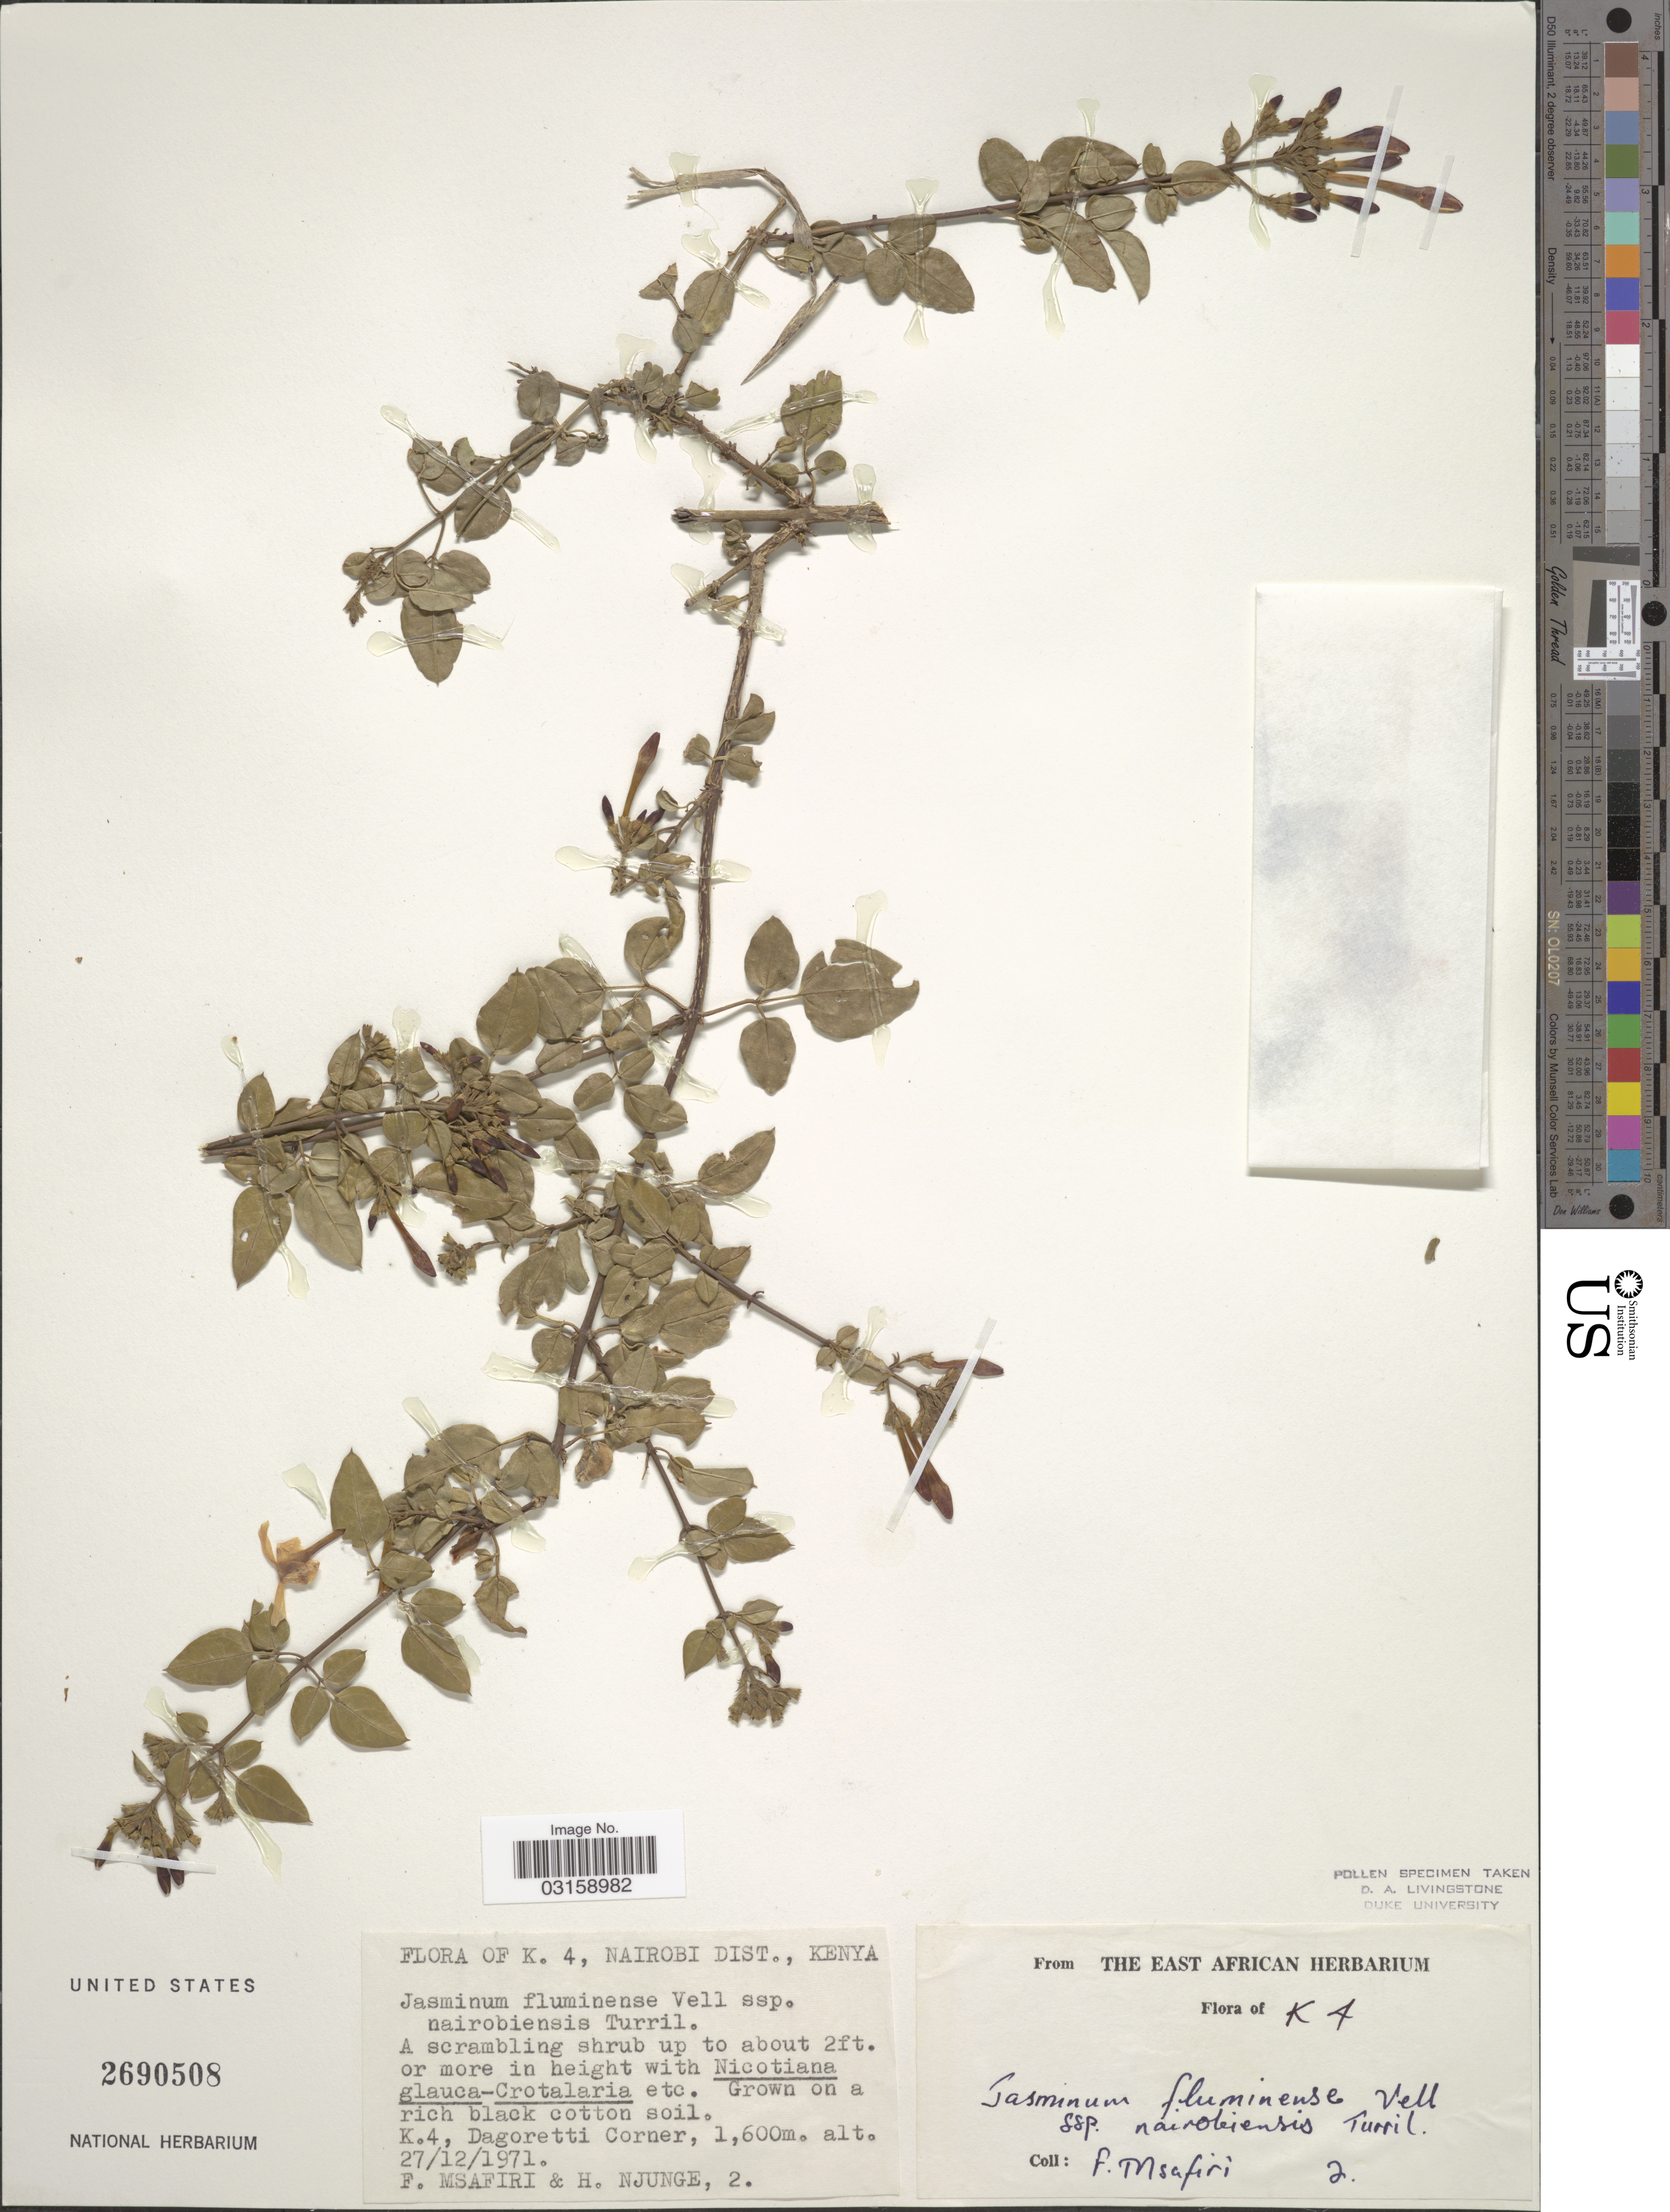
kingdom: Plantae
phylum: Tracheophyta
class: Magnoliopsida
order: Lamiales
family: Oleaceae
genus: Jasminum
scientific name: Jasminum fluminense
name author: Vell.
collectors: F. Msafiri & H. Njunge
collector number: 2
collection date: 1971-12-27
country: Kenya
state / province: Nairobi Area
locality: K.4, Nairobi Dist., Dagoretti Corner.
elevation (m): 1600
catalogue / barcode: US 2690508